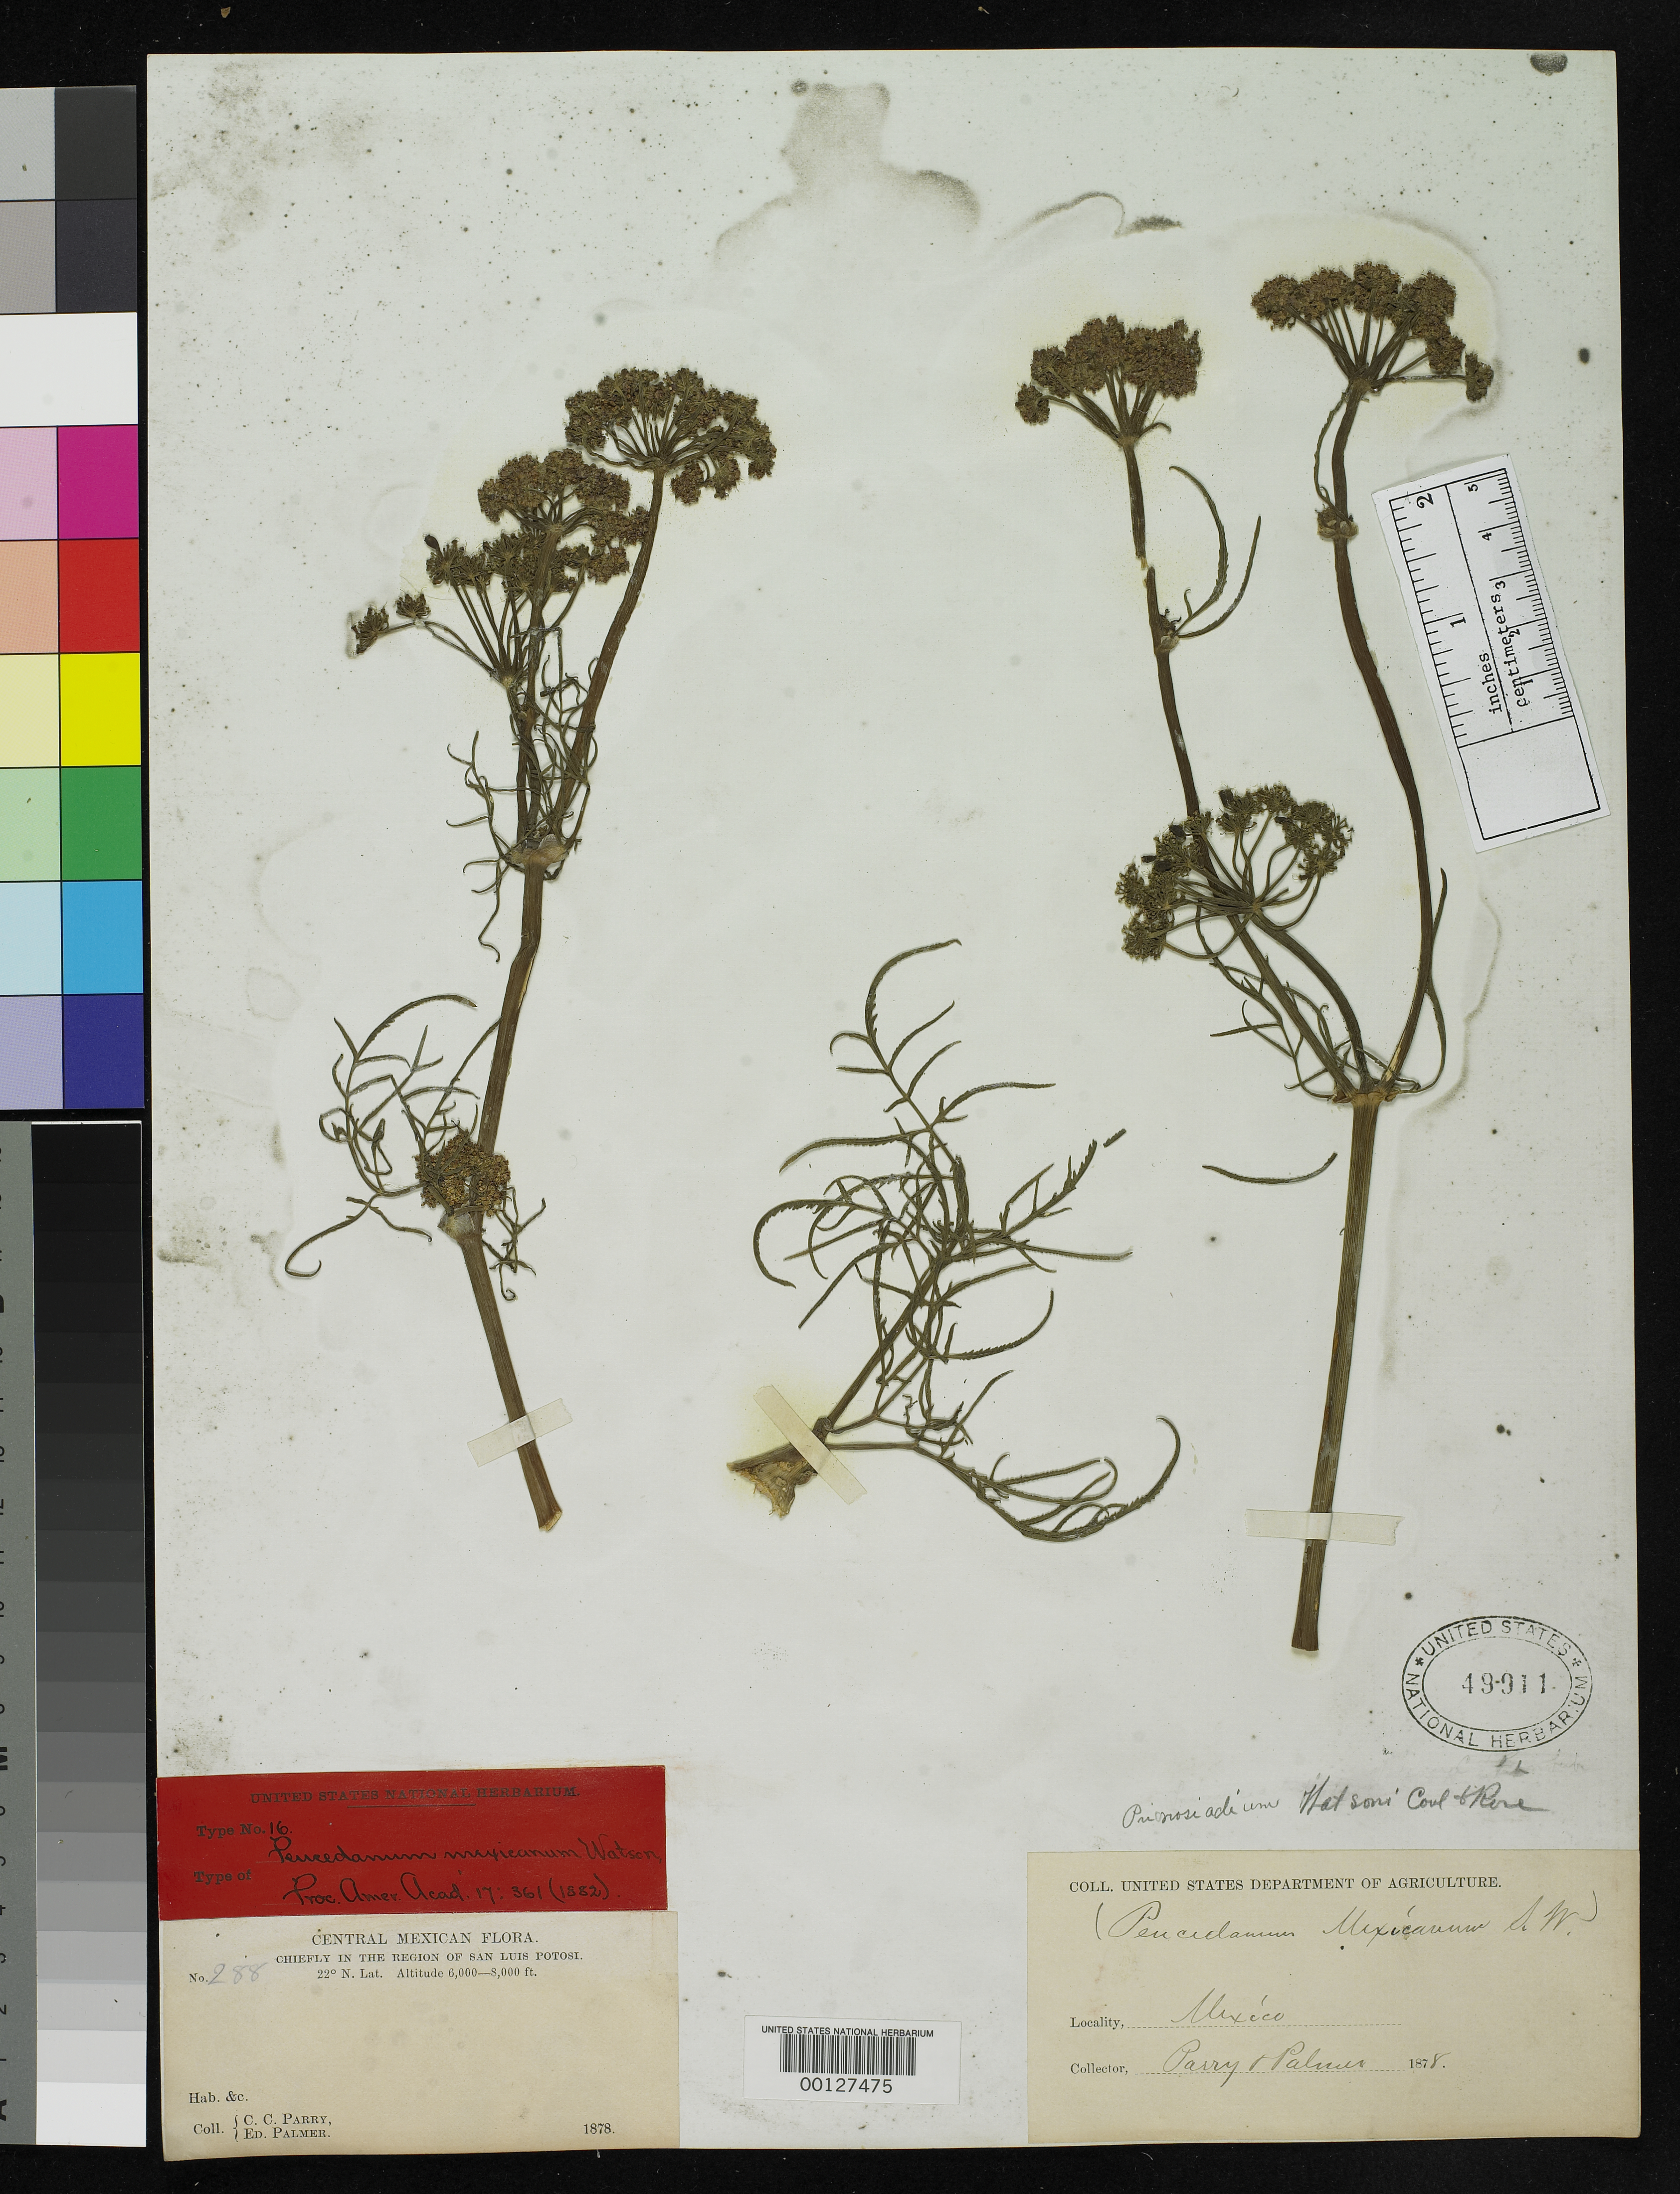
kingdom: Plantae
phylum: Tracheophyta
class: Magnoliopsida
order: Apiales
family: Apiaceae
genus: Peucedanum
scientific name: Peucedanum mexicanum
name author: S. Watson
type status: Syntype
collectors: C. C. Parry & E. Palmer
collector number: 288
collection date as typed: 1878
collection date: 1878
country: Mexico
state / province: San Luis Potosi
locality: Near Morales.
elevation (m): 1829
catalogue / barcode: US 49911